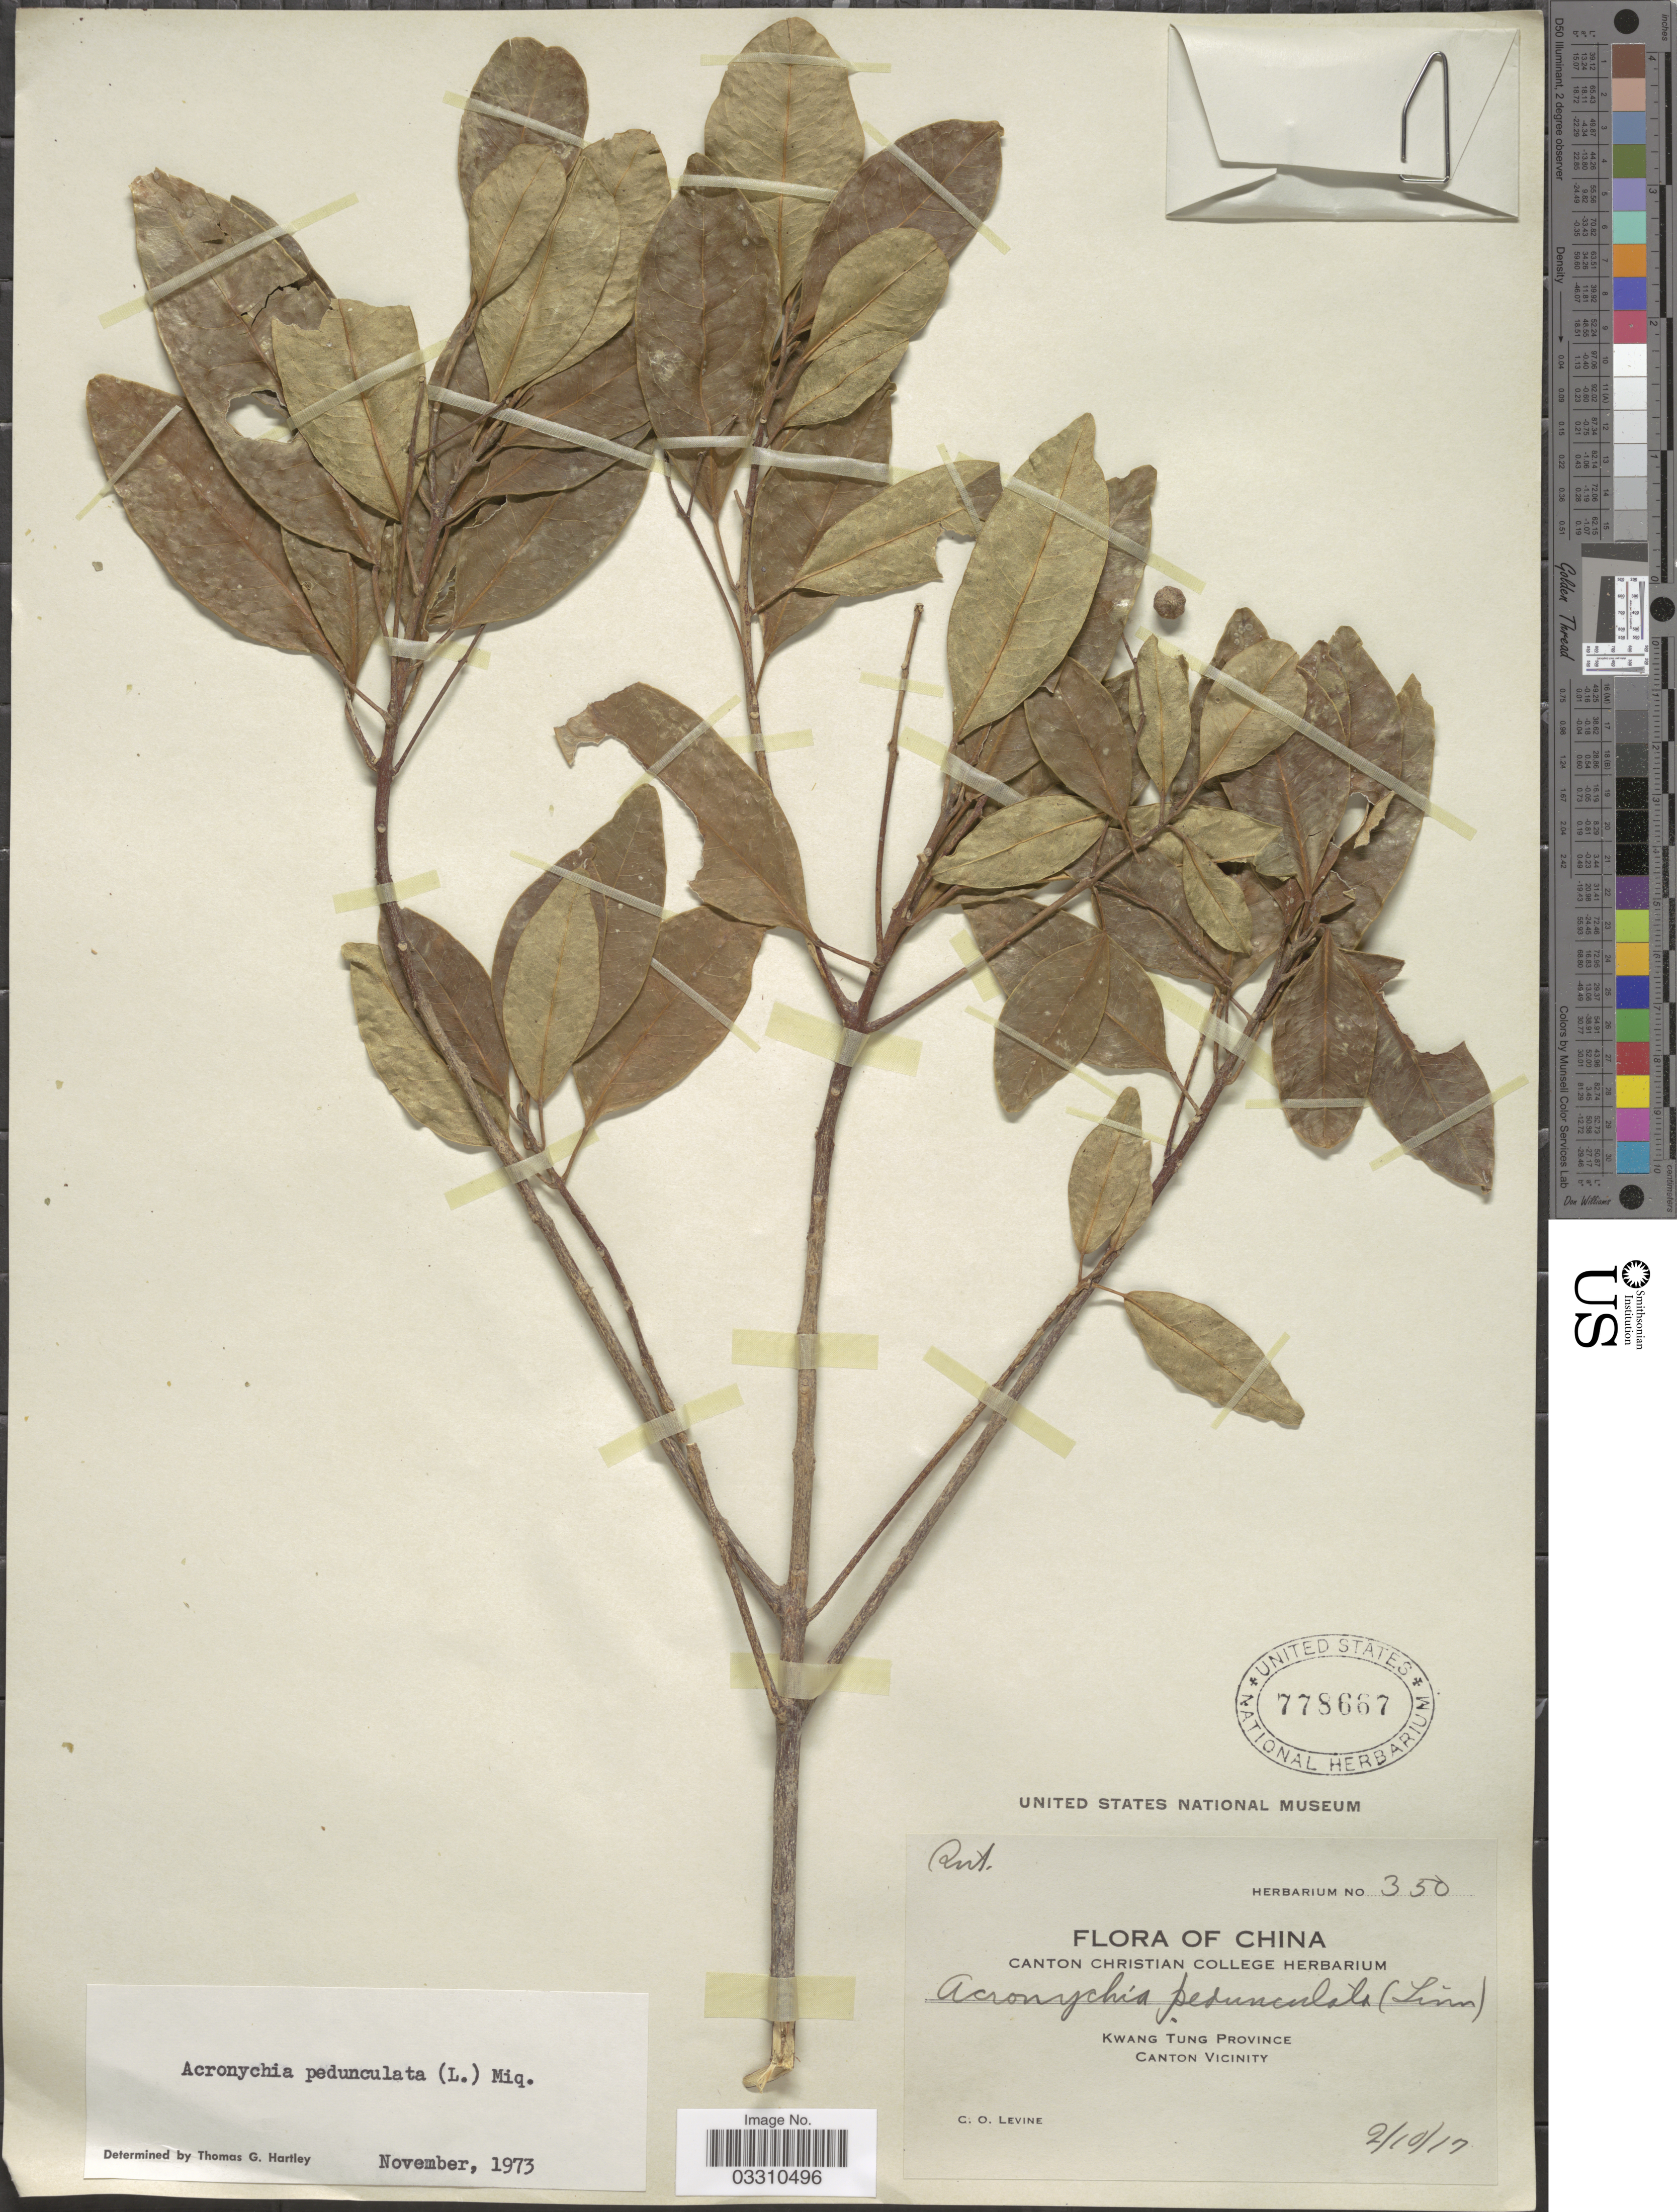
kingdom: Plantae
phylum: Tracheophyta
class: Magnoliopsida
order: Sapindales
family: Rutaceae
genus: Acronychia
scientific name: Acronychia pedunculata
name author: (L.) Miq.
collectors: C. O. Levine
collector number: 350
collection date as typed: Transcribed d/m/y: 2/10/17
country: China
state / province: Guangdong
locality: Kwang Tung Province, Canton Vicinity.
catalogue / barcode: US 778667